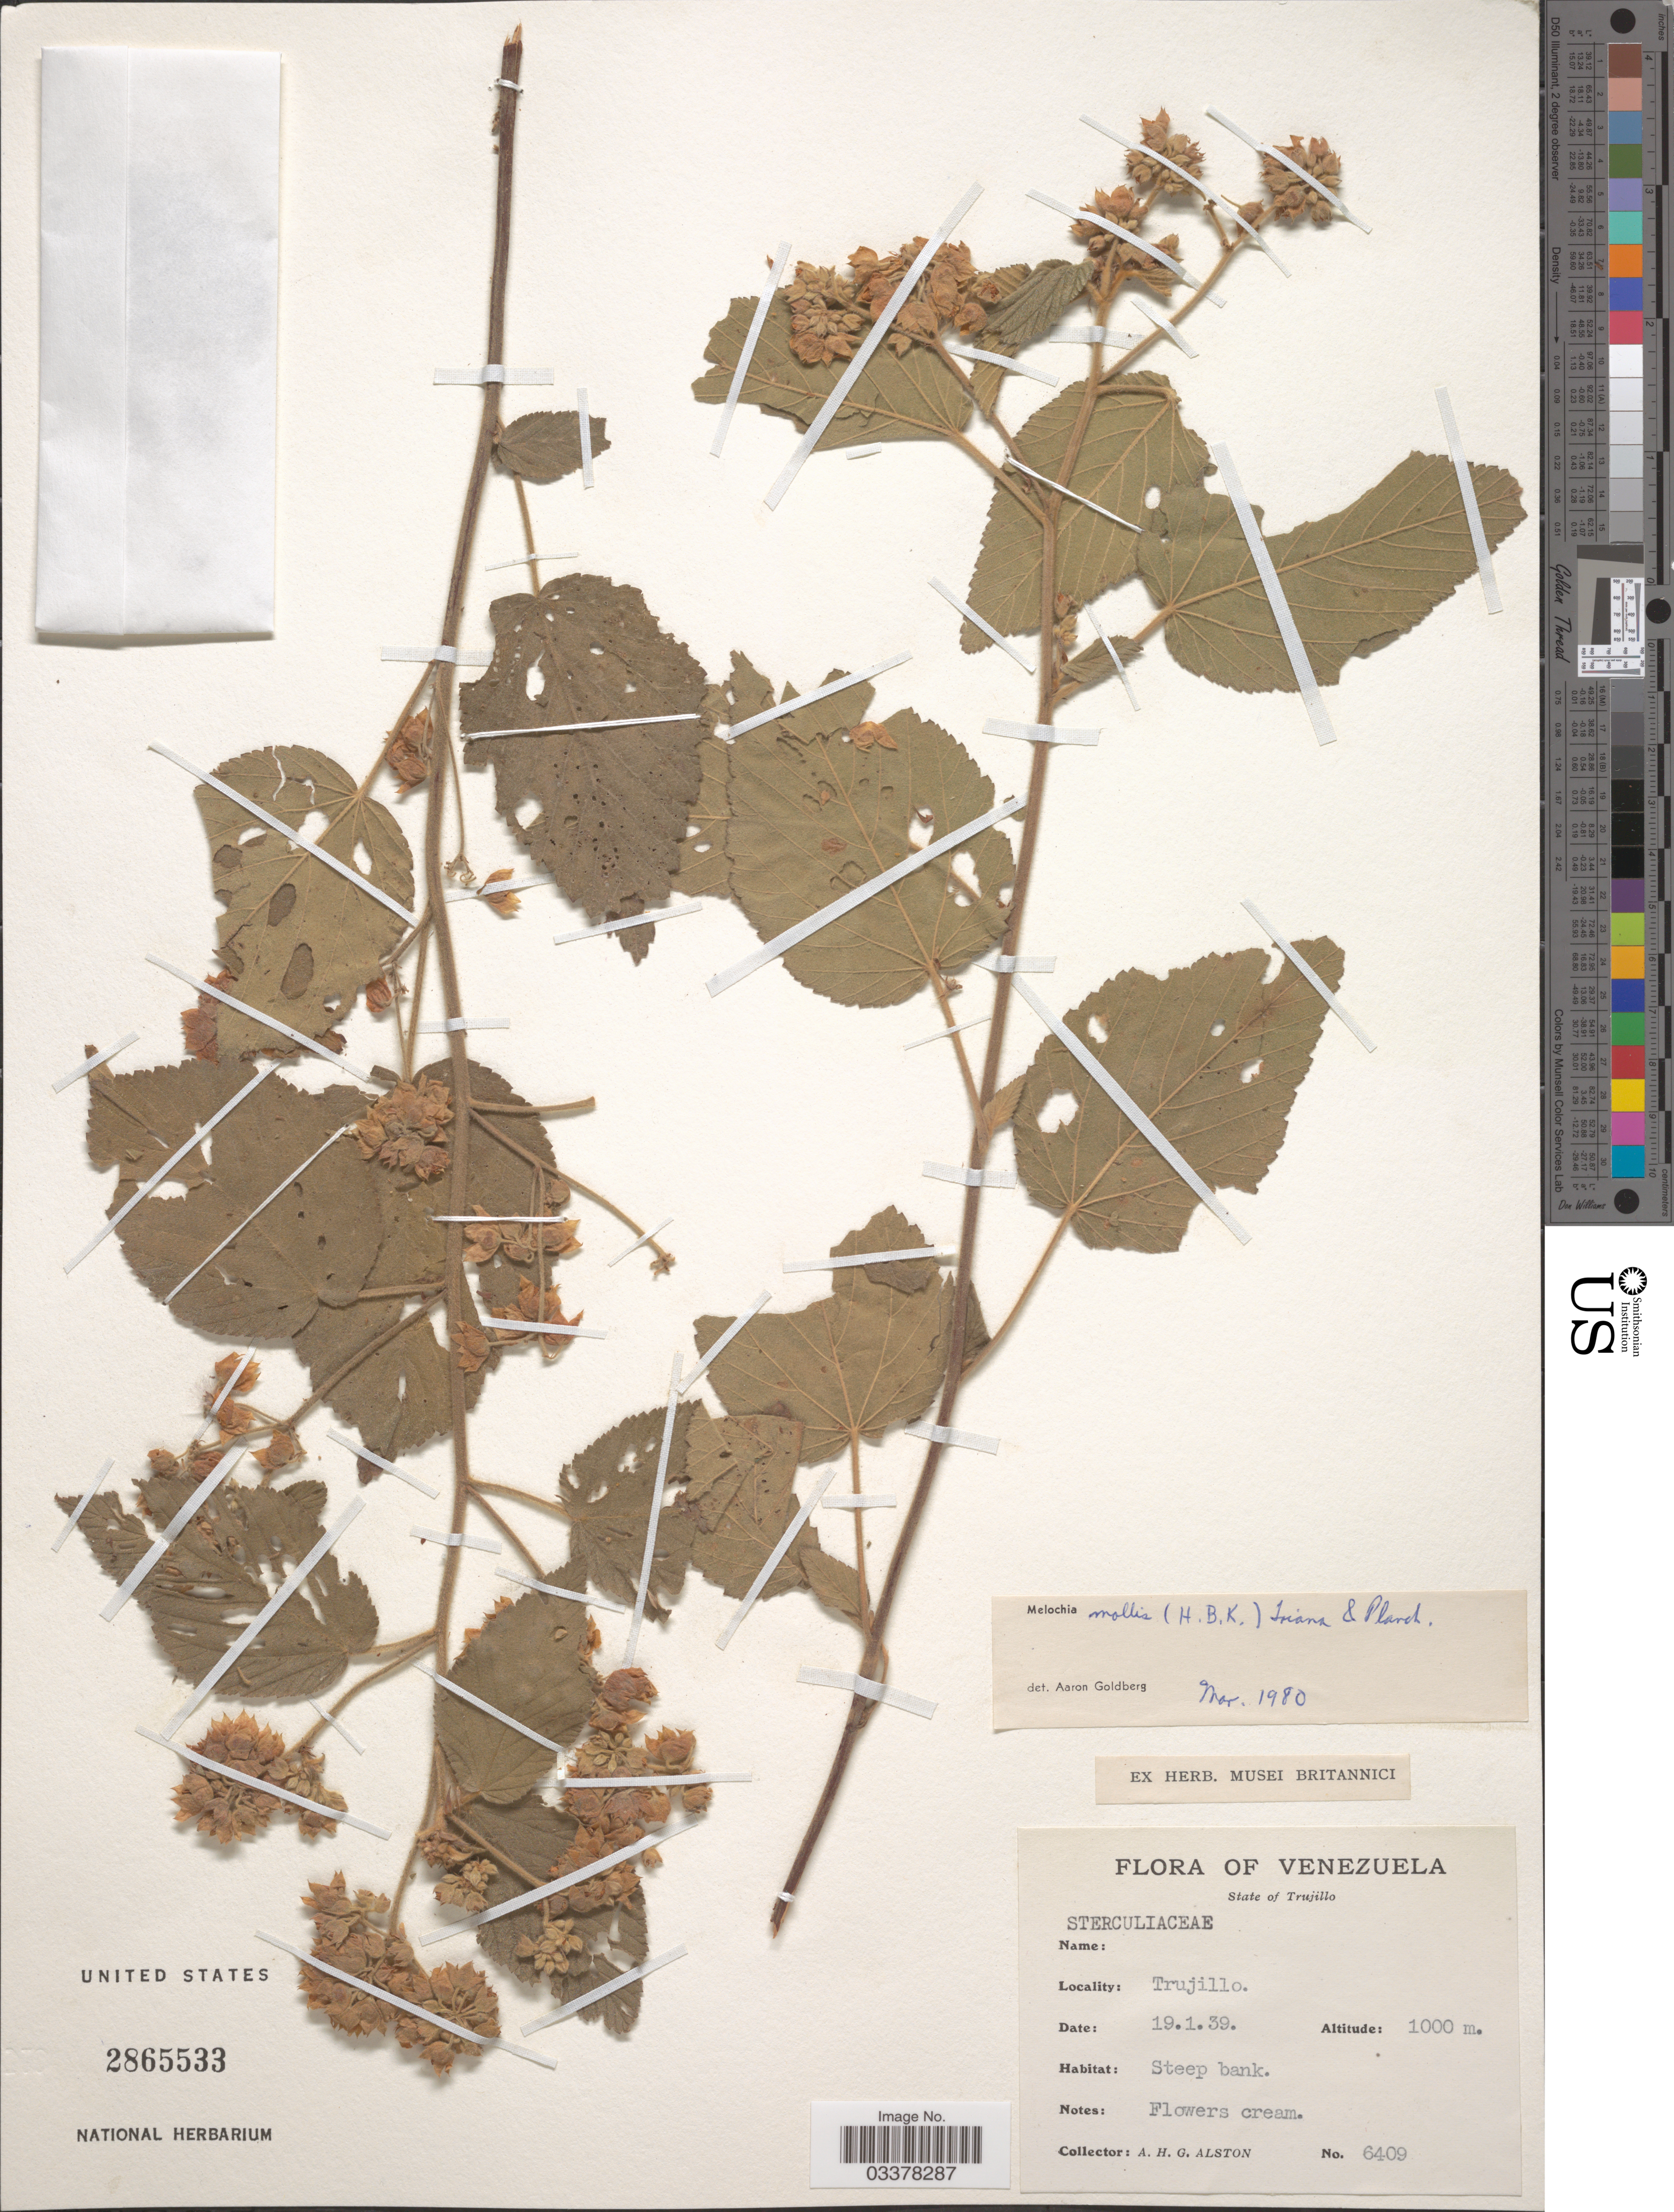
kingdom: Plantae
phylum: Tracheophyta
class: Magnoliopsida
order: Malvales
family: Malvaceae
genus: Melochia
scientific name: Melochia mollis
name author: (Kunth) Triana & Planch.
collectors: A. H. Alston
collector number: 6409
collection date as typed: Transcribed d/m/y: 19/1/39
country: Venezuela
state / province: Trujillo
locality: Trujillo.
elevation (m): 1000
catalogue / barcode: US 2865533